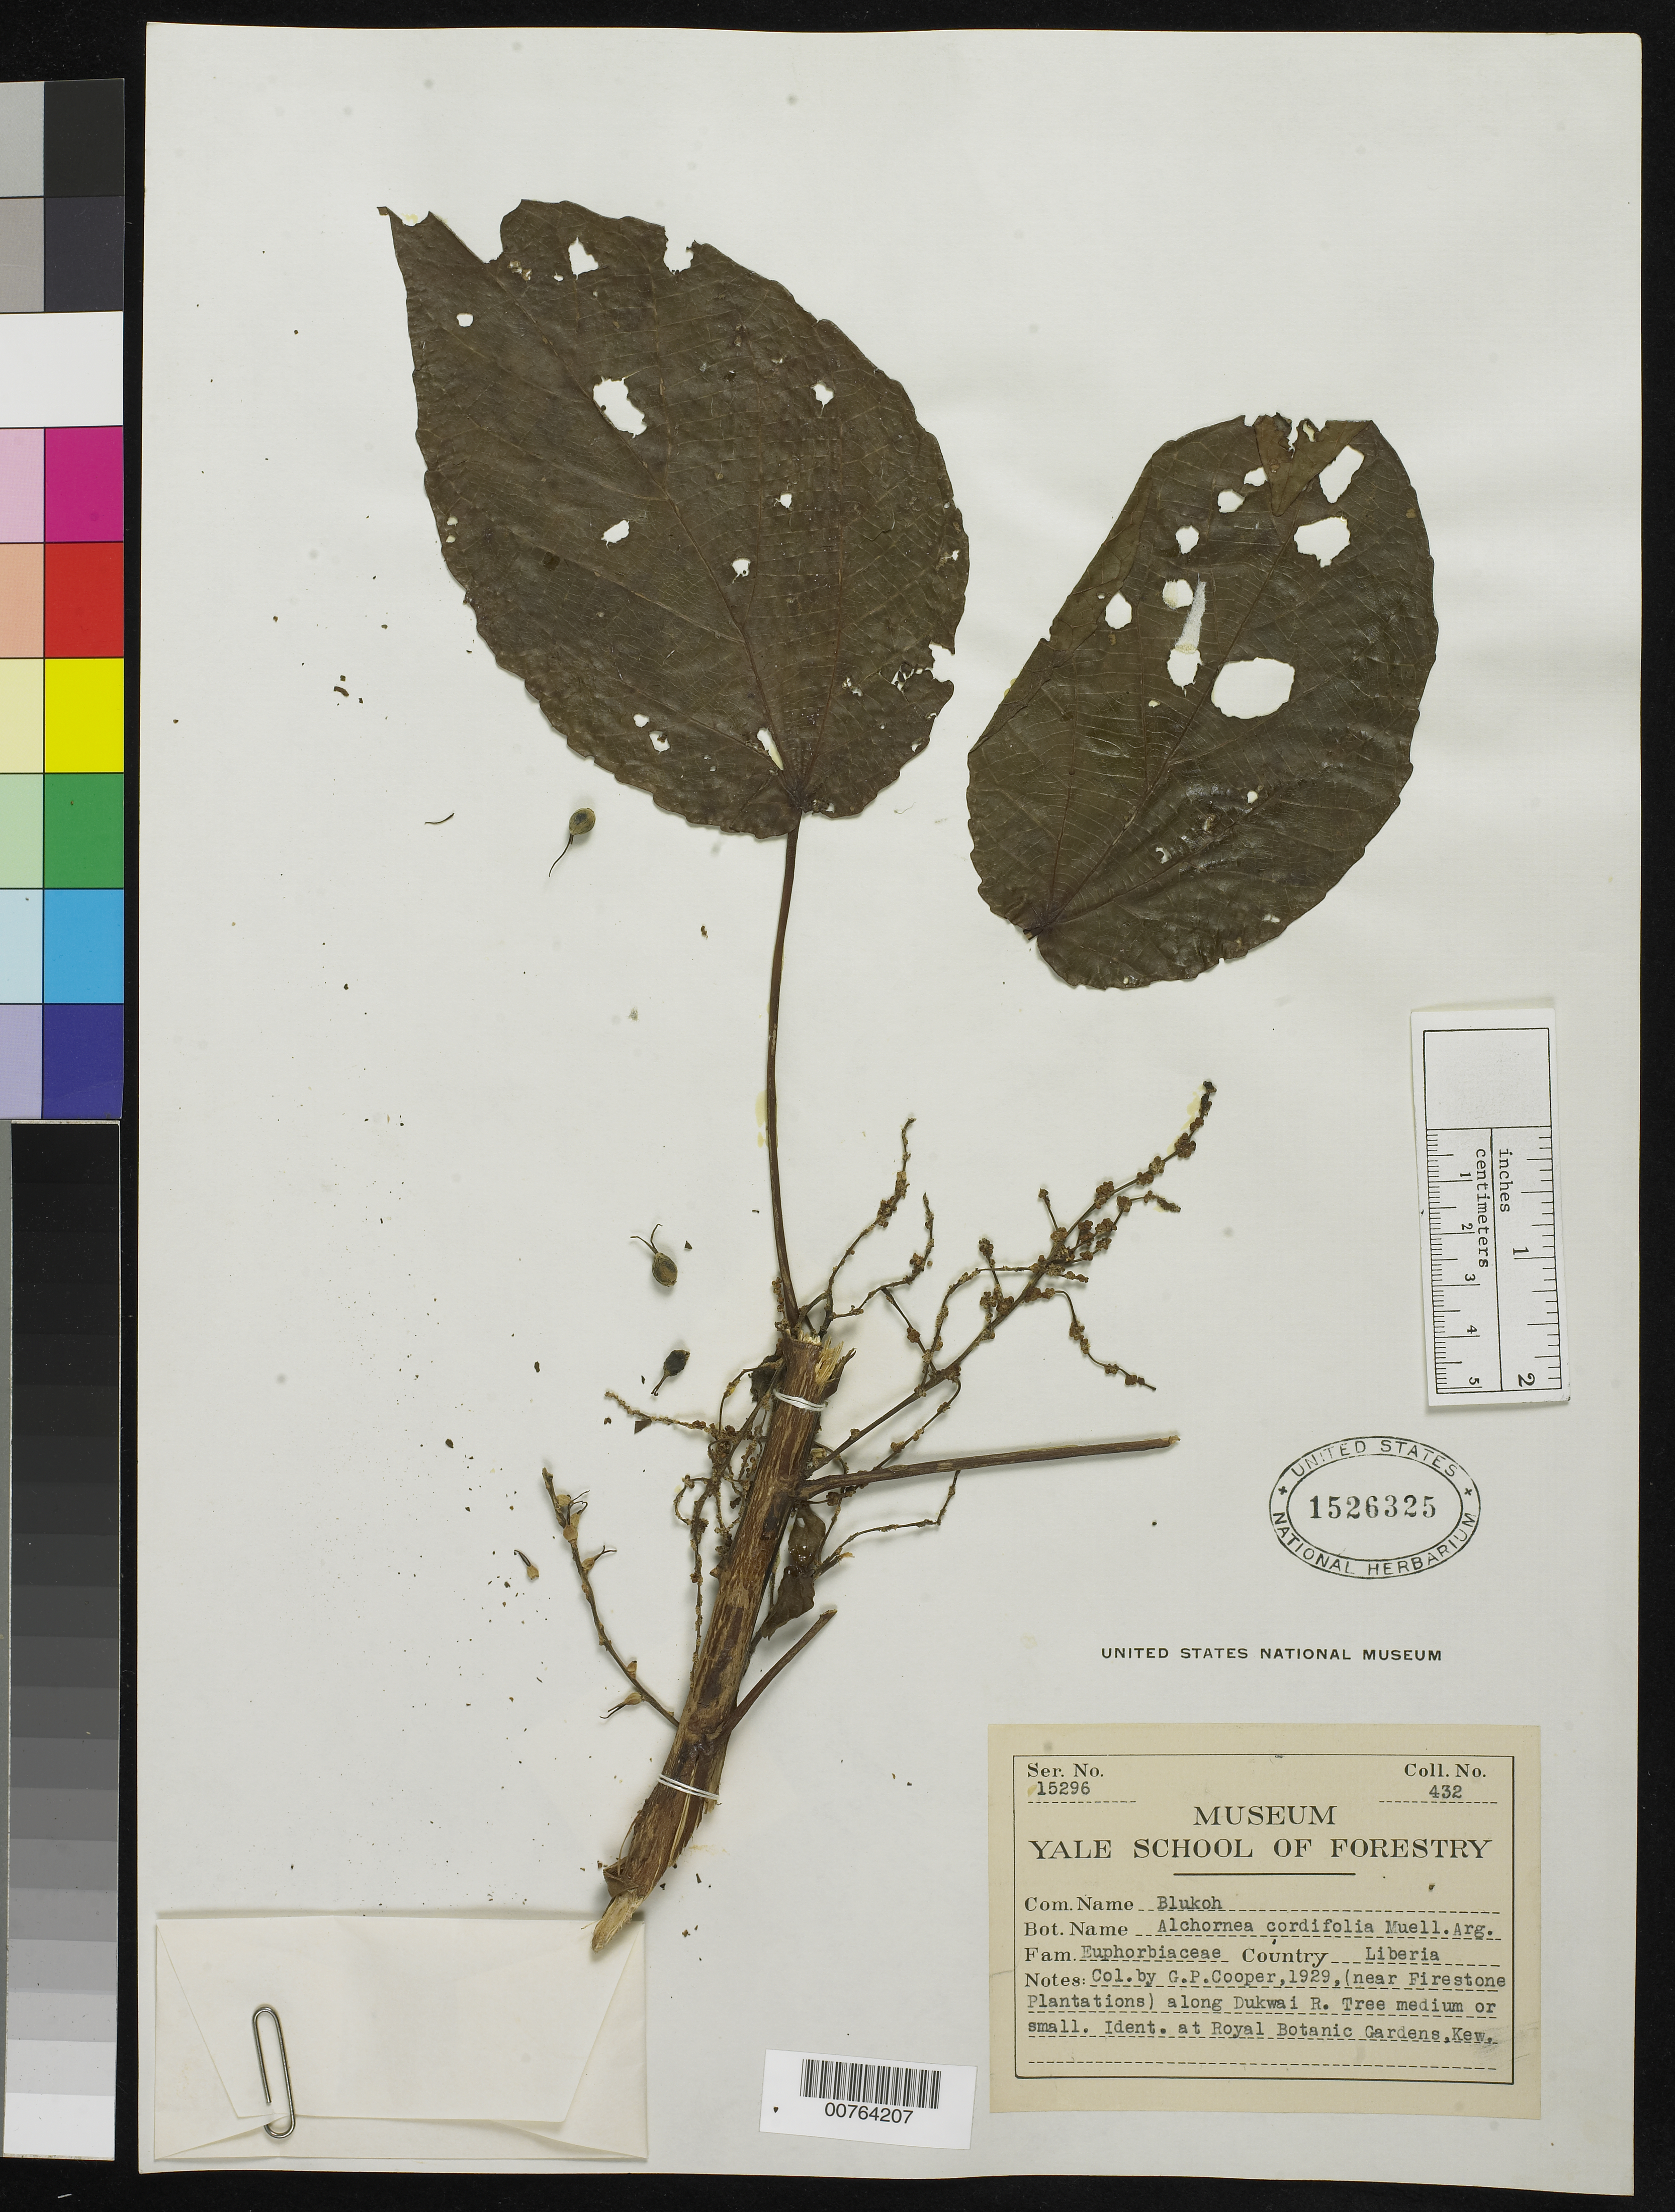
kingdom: Plantae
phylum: Tracheophyta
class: Magnoliopsida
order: Malpighiales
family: Euphorbiaceae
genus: Alchornea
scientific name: Alchornea cordifolia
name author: (Schumach. & Thonn.) Müll. Arg.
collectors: G. Cooper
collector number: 432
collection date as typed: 1929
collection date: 1929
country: Liberia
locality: (near Firestone Plantations) along Dukwai River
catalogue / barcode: US 1526325